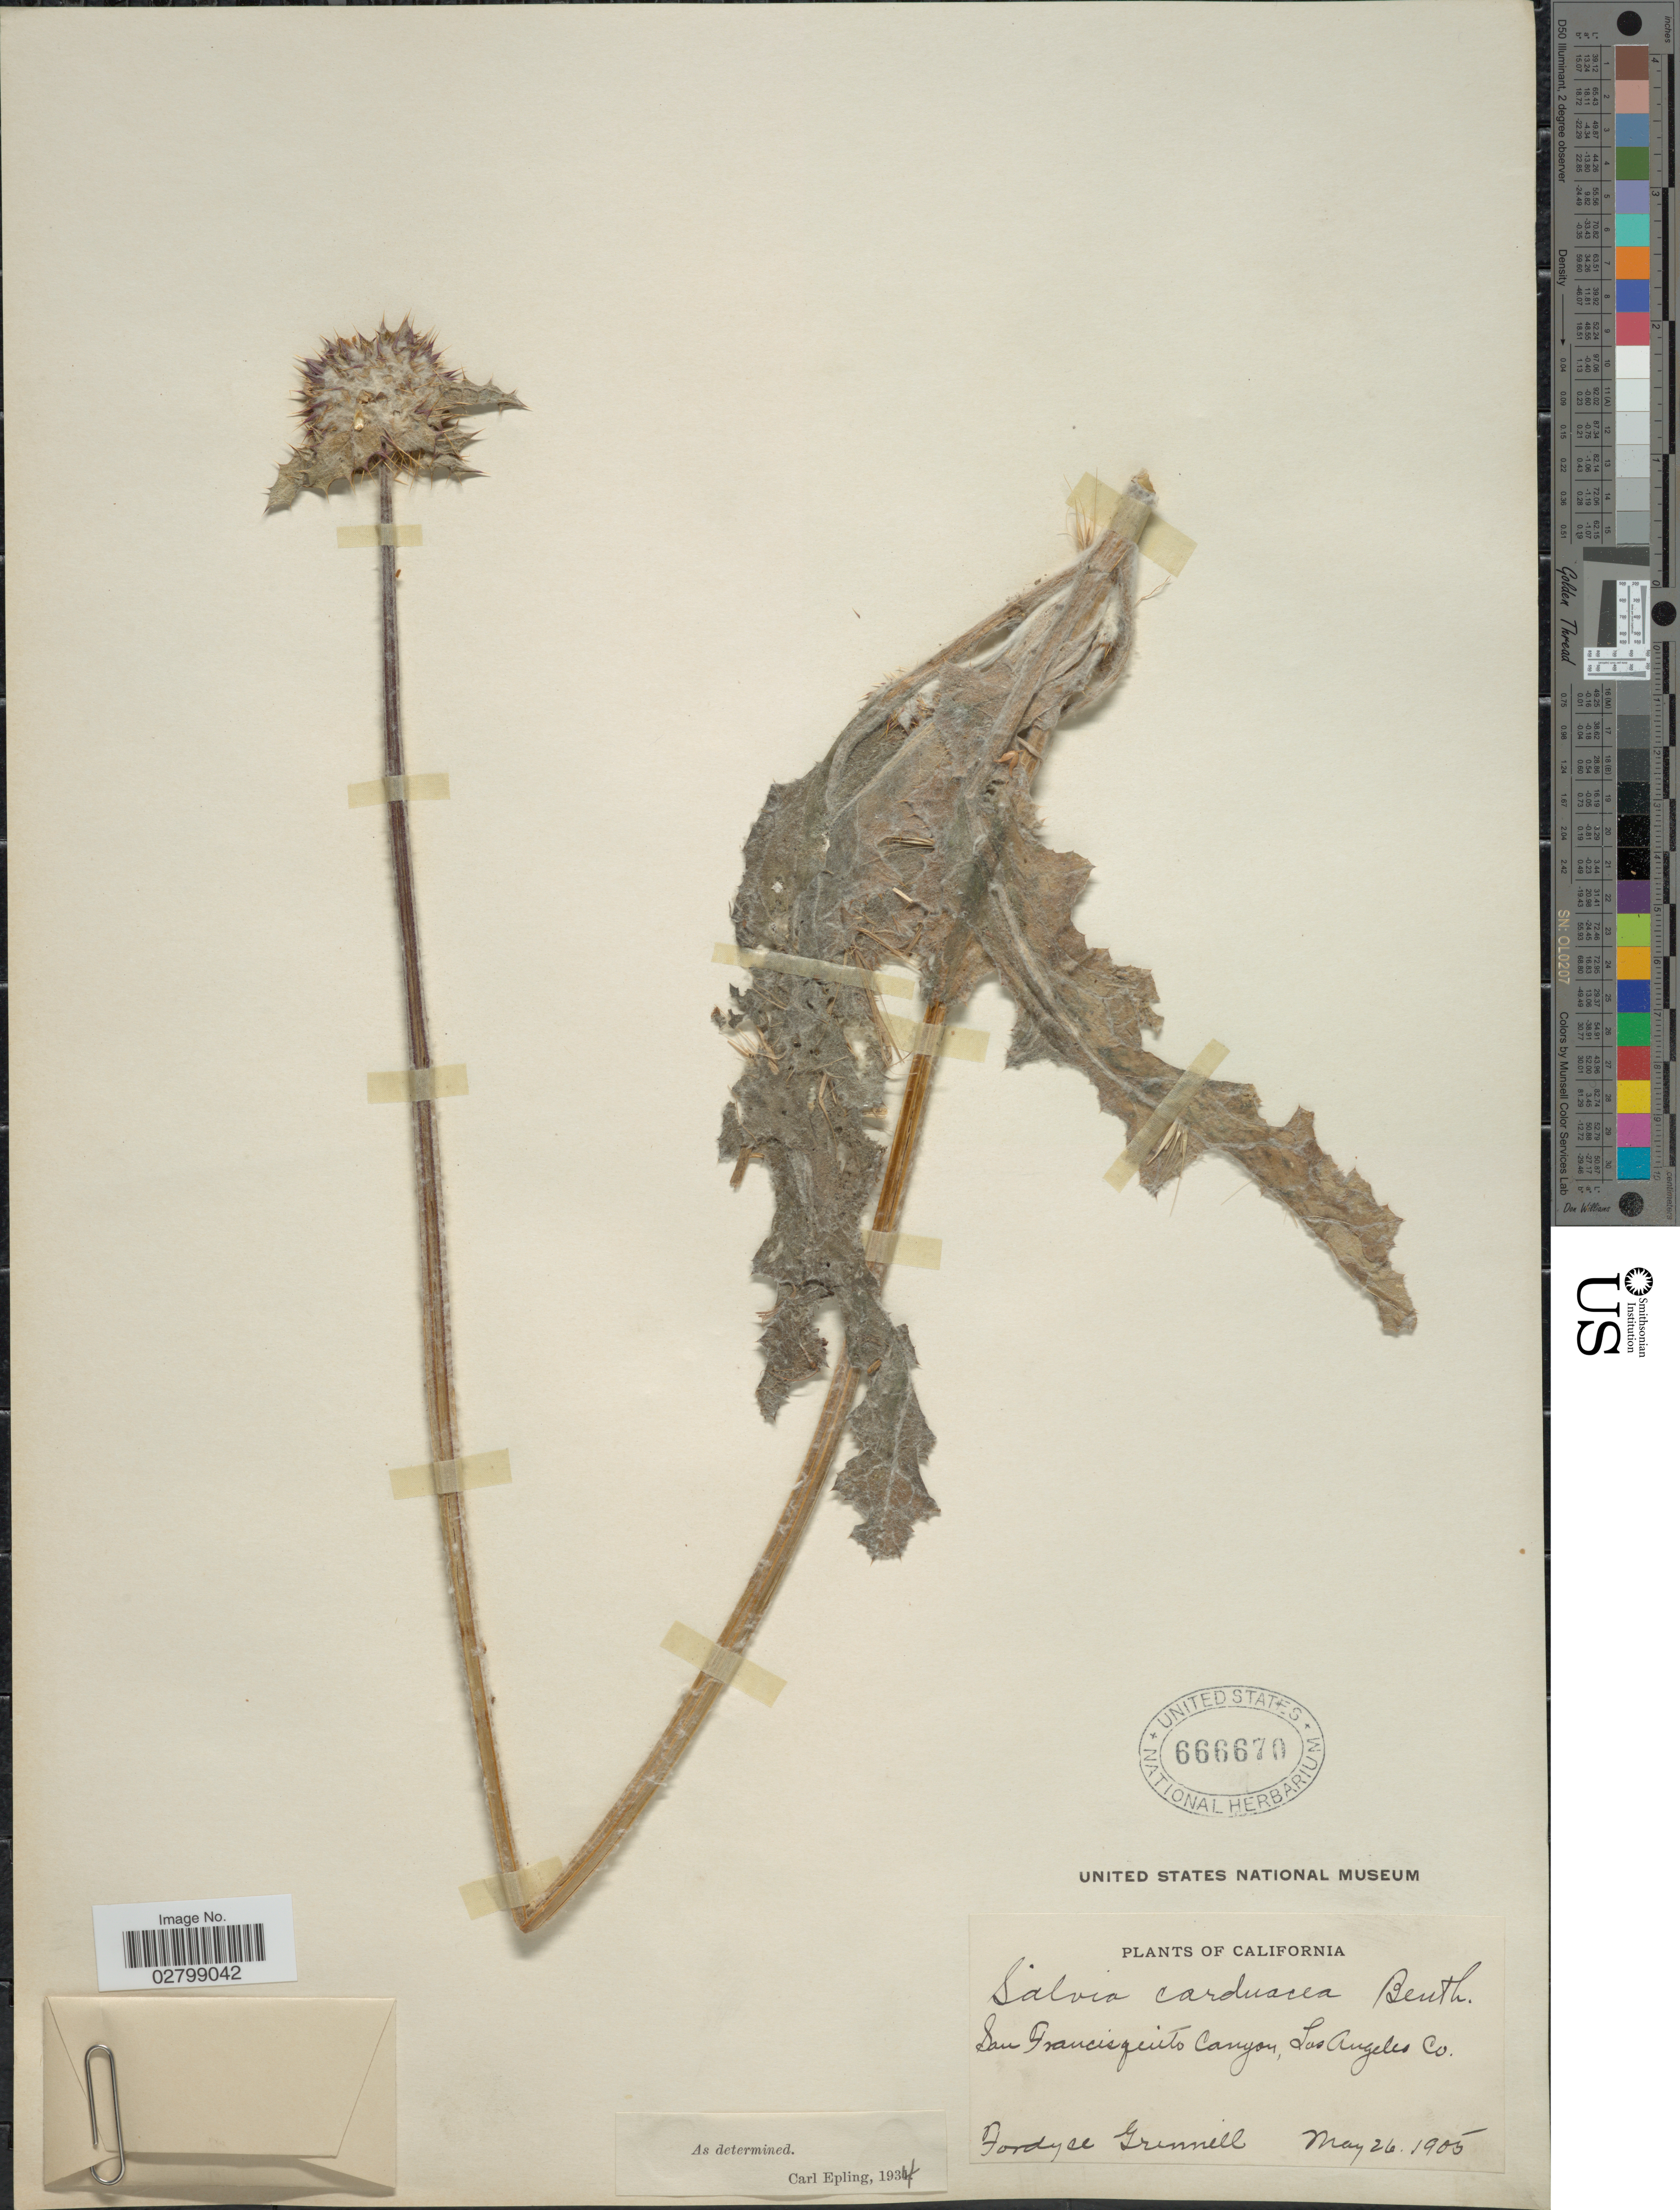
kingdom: Plantae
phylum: Tracheophyta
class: Magnoliopsida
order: Lamiales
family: Lamiaceae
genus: Salvia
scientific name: Salvia carduacea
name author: Benth.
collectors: F. Grinnell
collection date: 1905-05-26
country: United States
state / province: California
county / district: Los Angeles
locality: San Francisquito Canyon, Los Angeles Co.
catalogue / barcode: US 666670